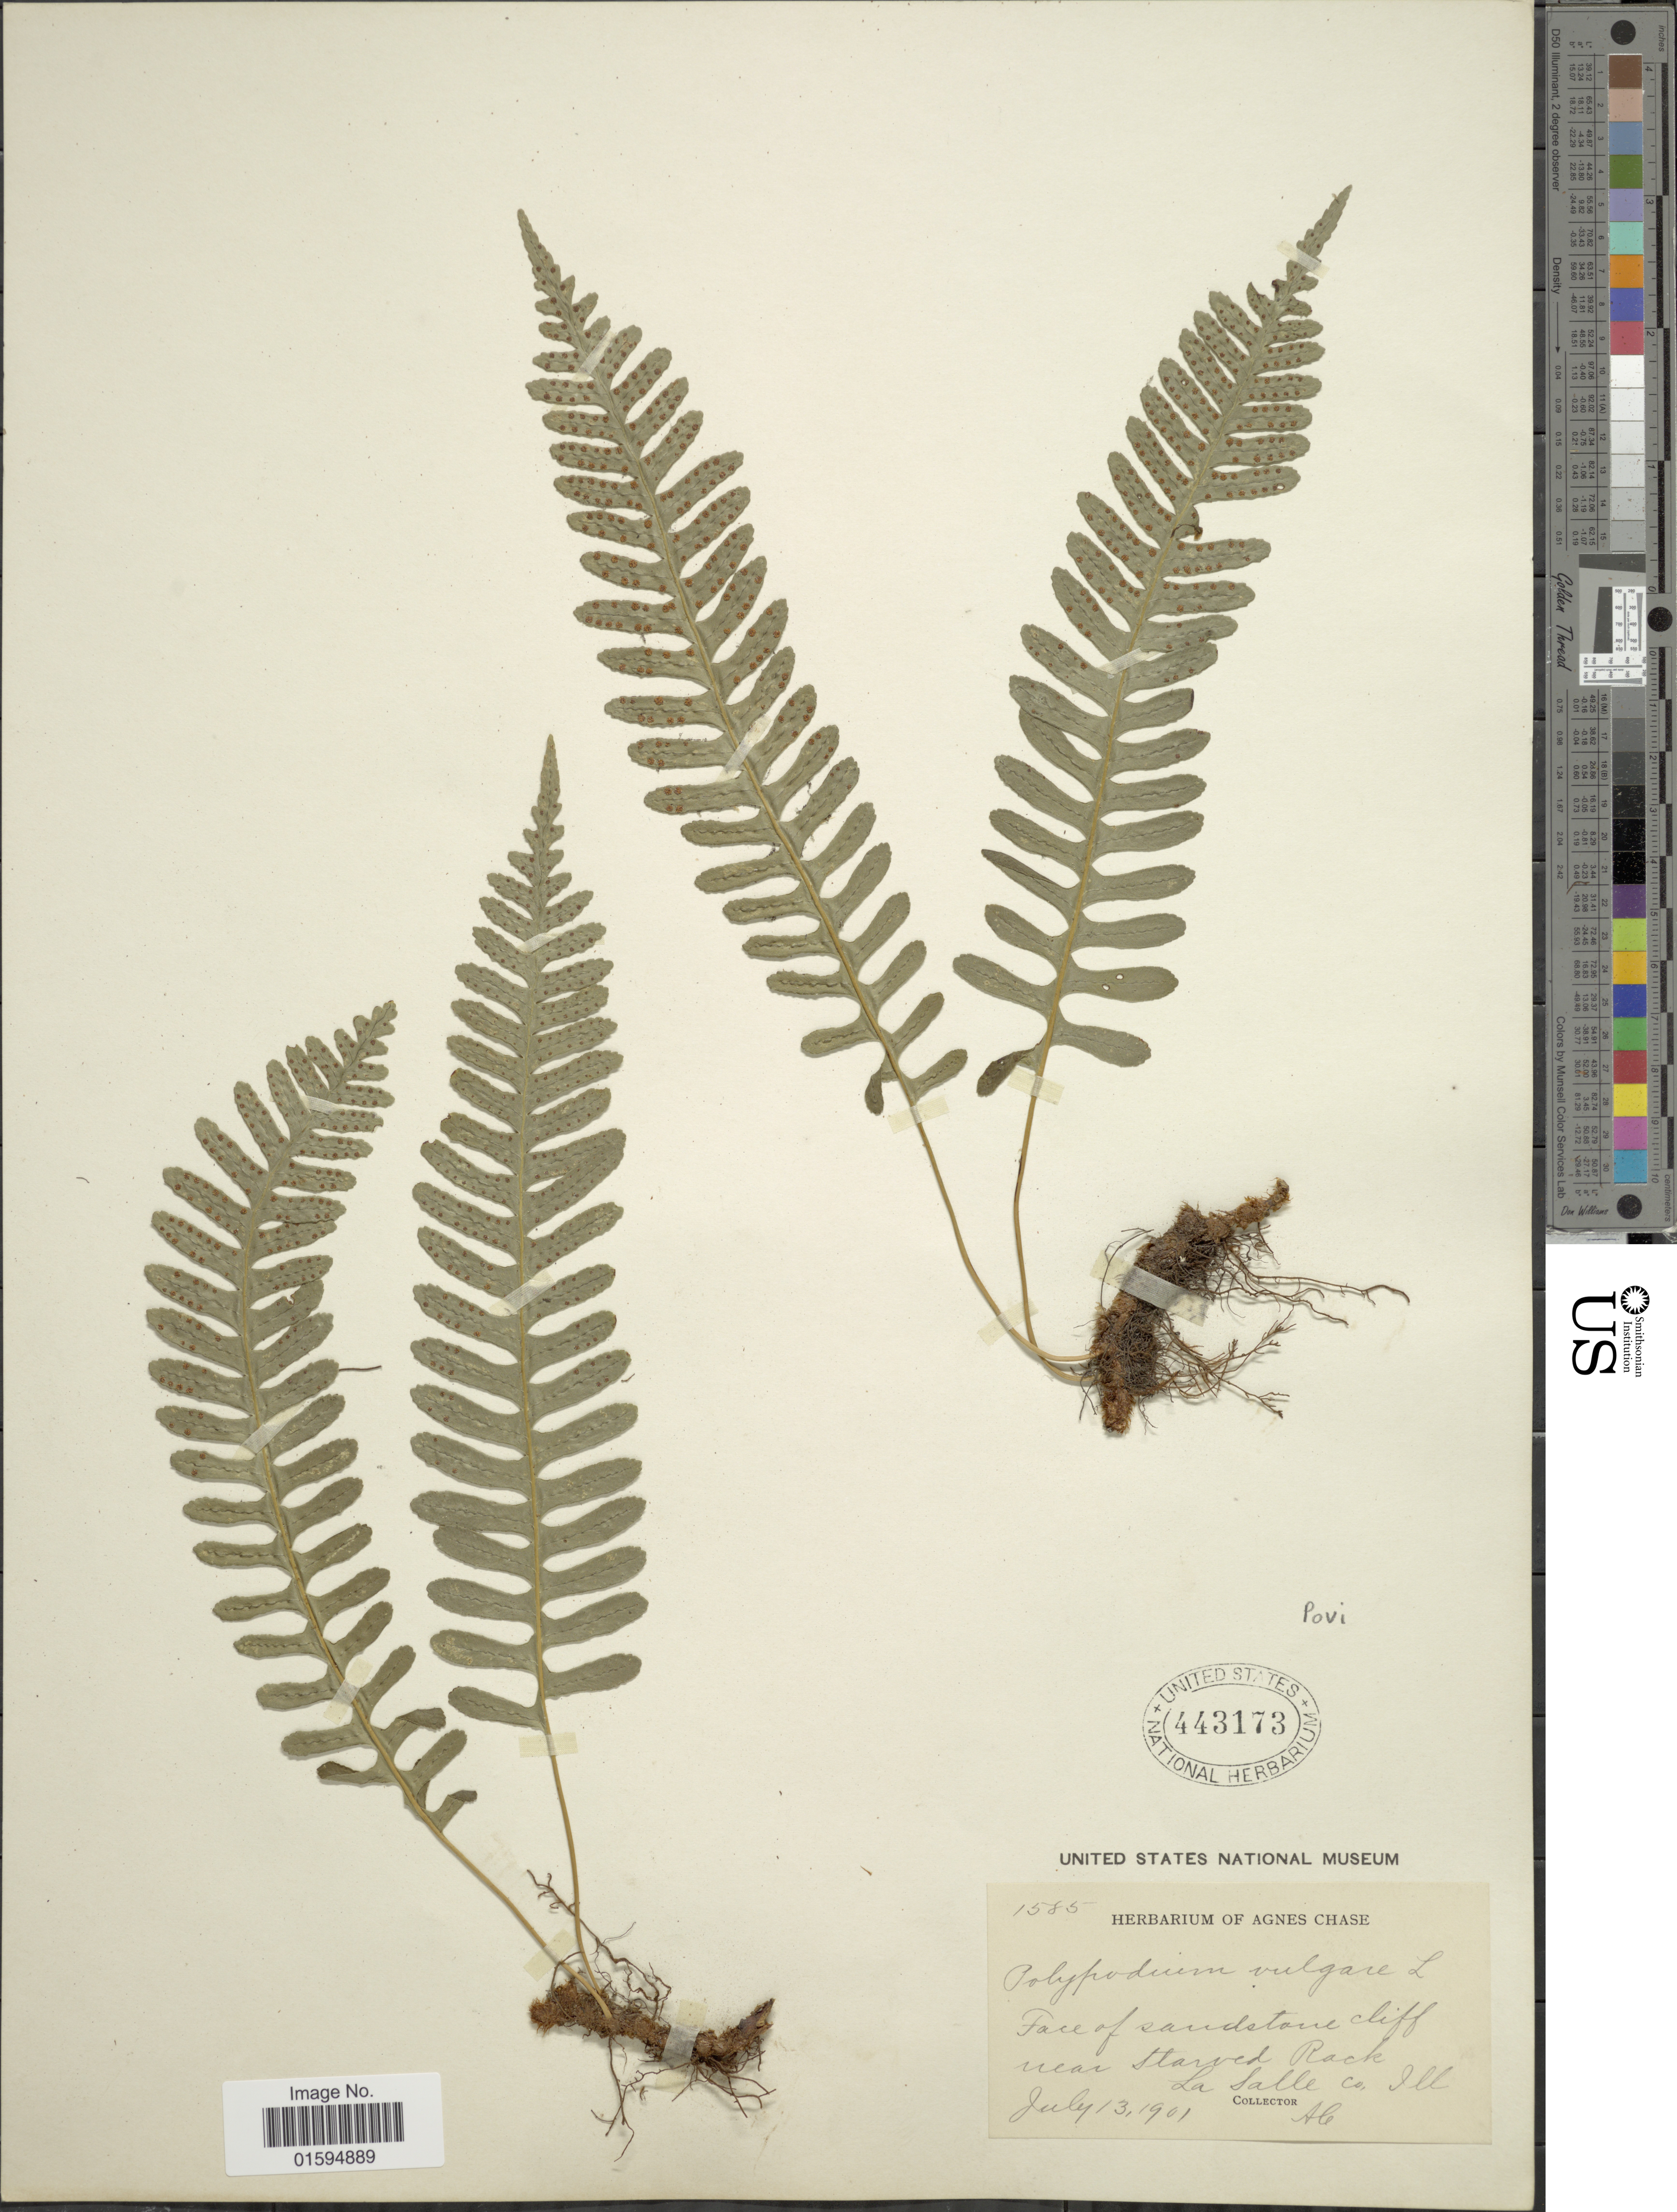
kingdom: Plantae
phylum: Tracheophyta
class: Polypodiopsida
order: Polypodiales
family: Polypodiaceae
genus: Polypodium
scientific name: Polypodium virginianum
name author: L.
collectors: A. Chase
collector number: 1585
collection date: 1901-07-13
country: United States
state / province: Illinois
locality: Face of Sandstone cliff near starved Rack La Salle co.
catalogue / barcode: US 443173